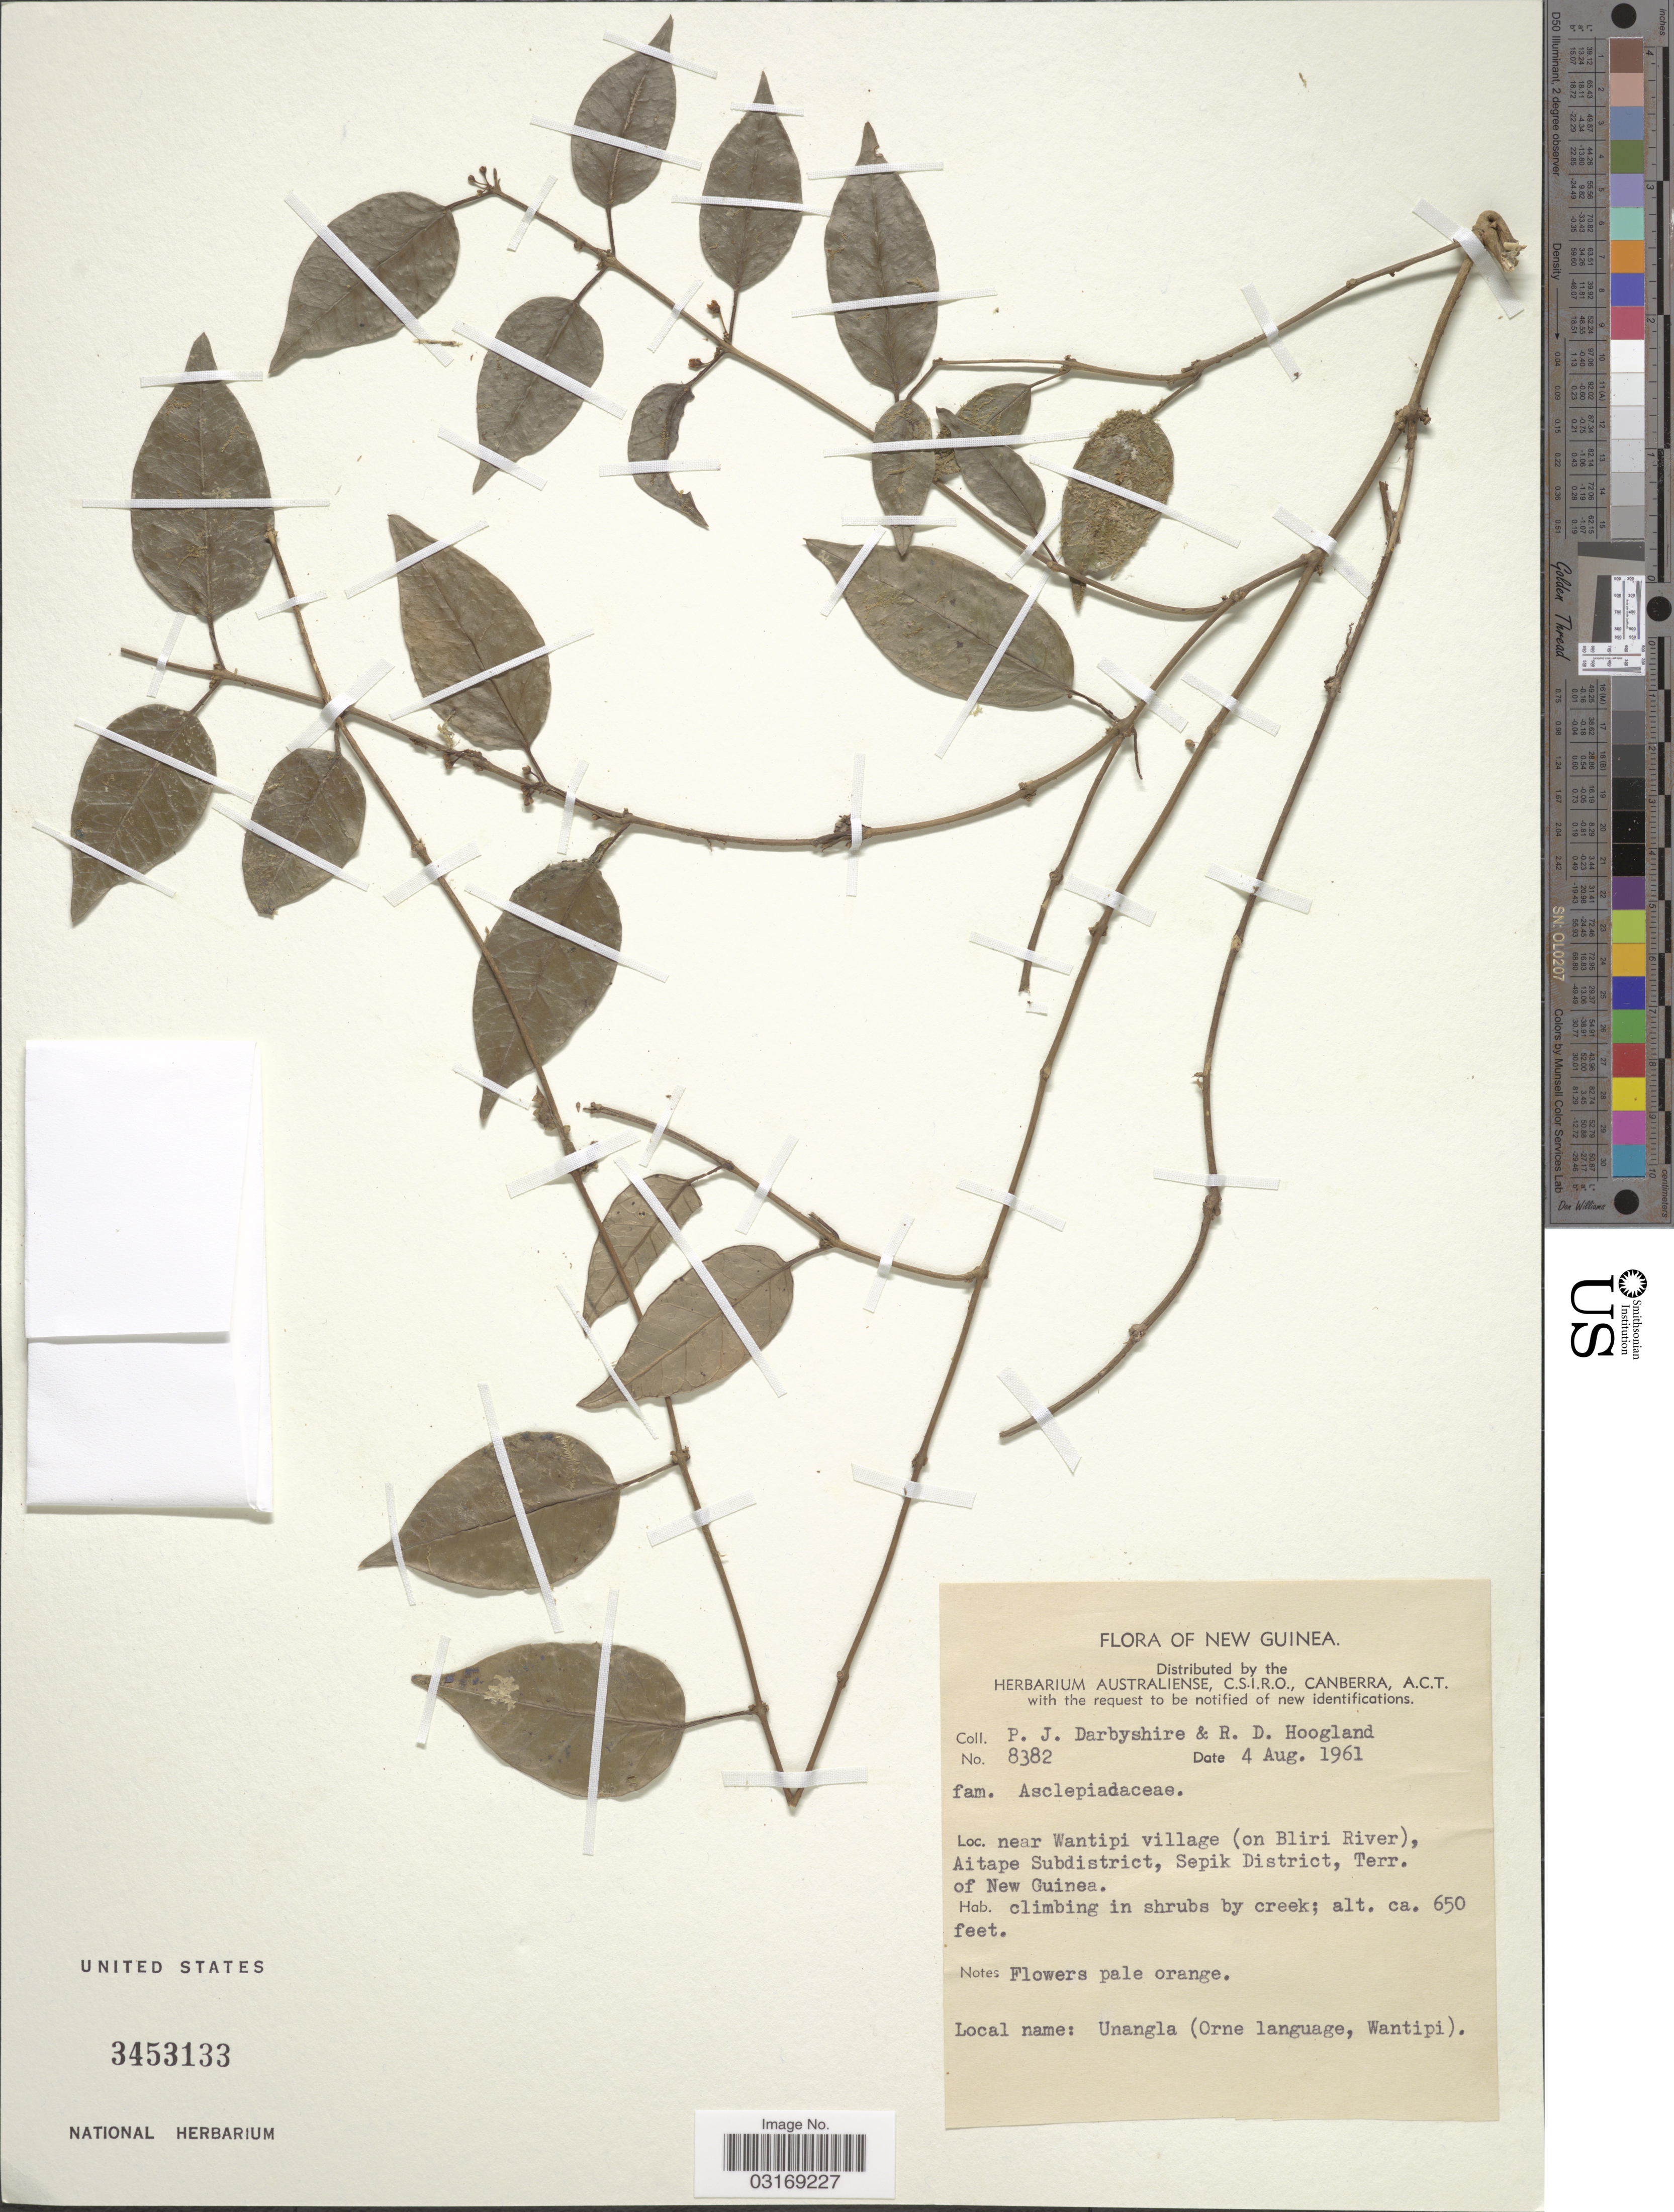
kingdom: Plantae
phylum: Tracheophyta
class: Magnoliopsida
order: Gentianales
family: Apocynaceae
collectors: P. Darbyshire & R. D. Hoogland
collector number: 8382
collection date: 1961-08-04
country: Papua New Guinea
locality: New Guinea. Near Wantipi village (On Bliri River), Aitape Subdistrict, Sepik District, Terr. of New Guinea.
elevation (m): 198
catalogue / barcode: US 3453133